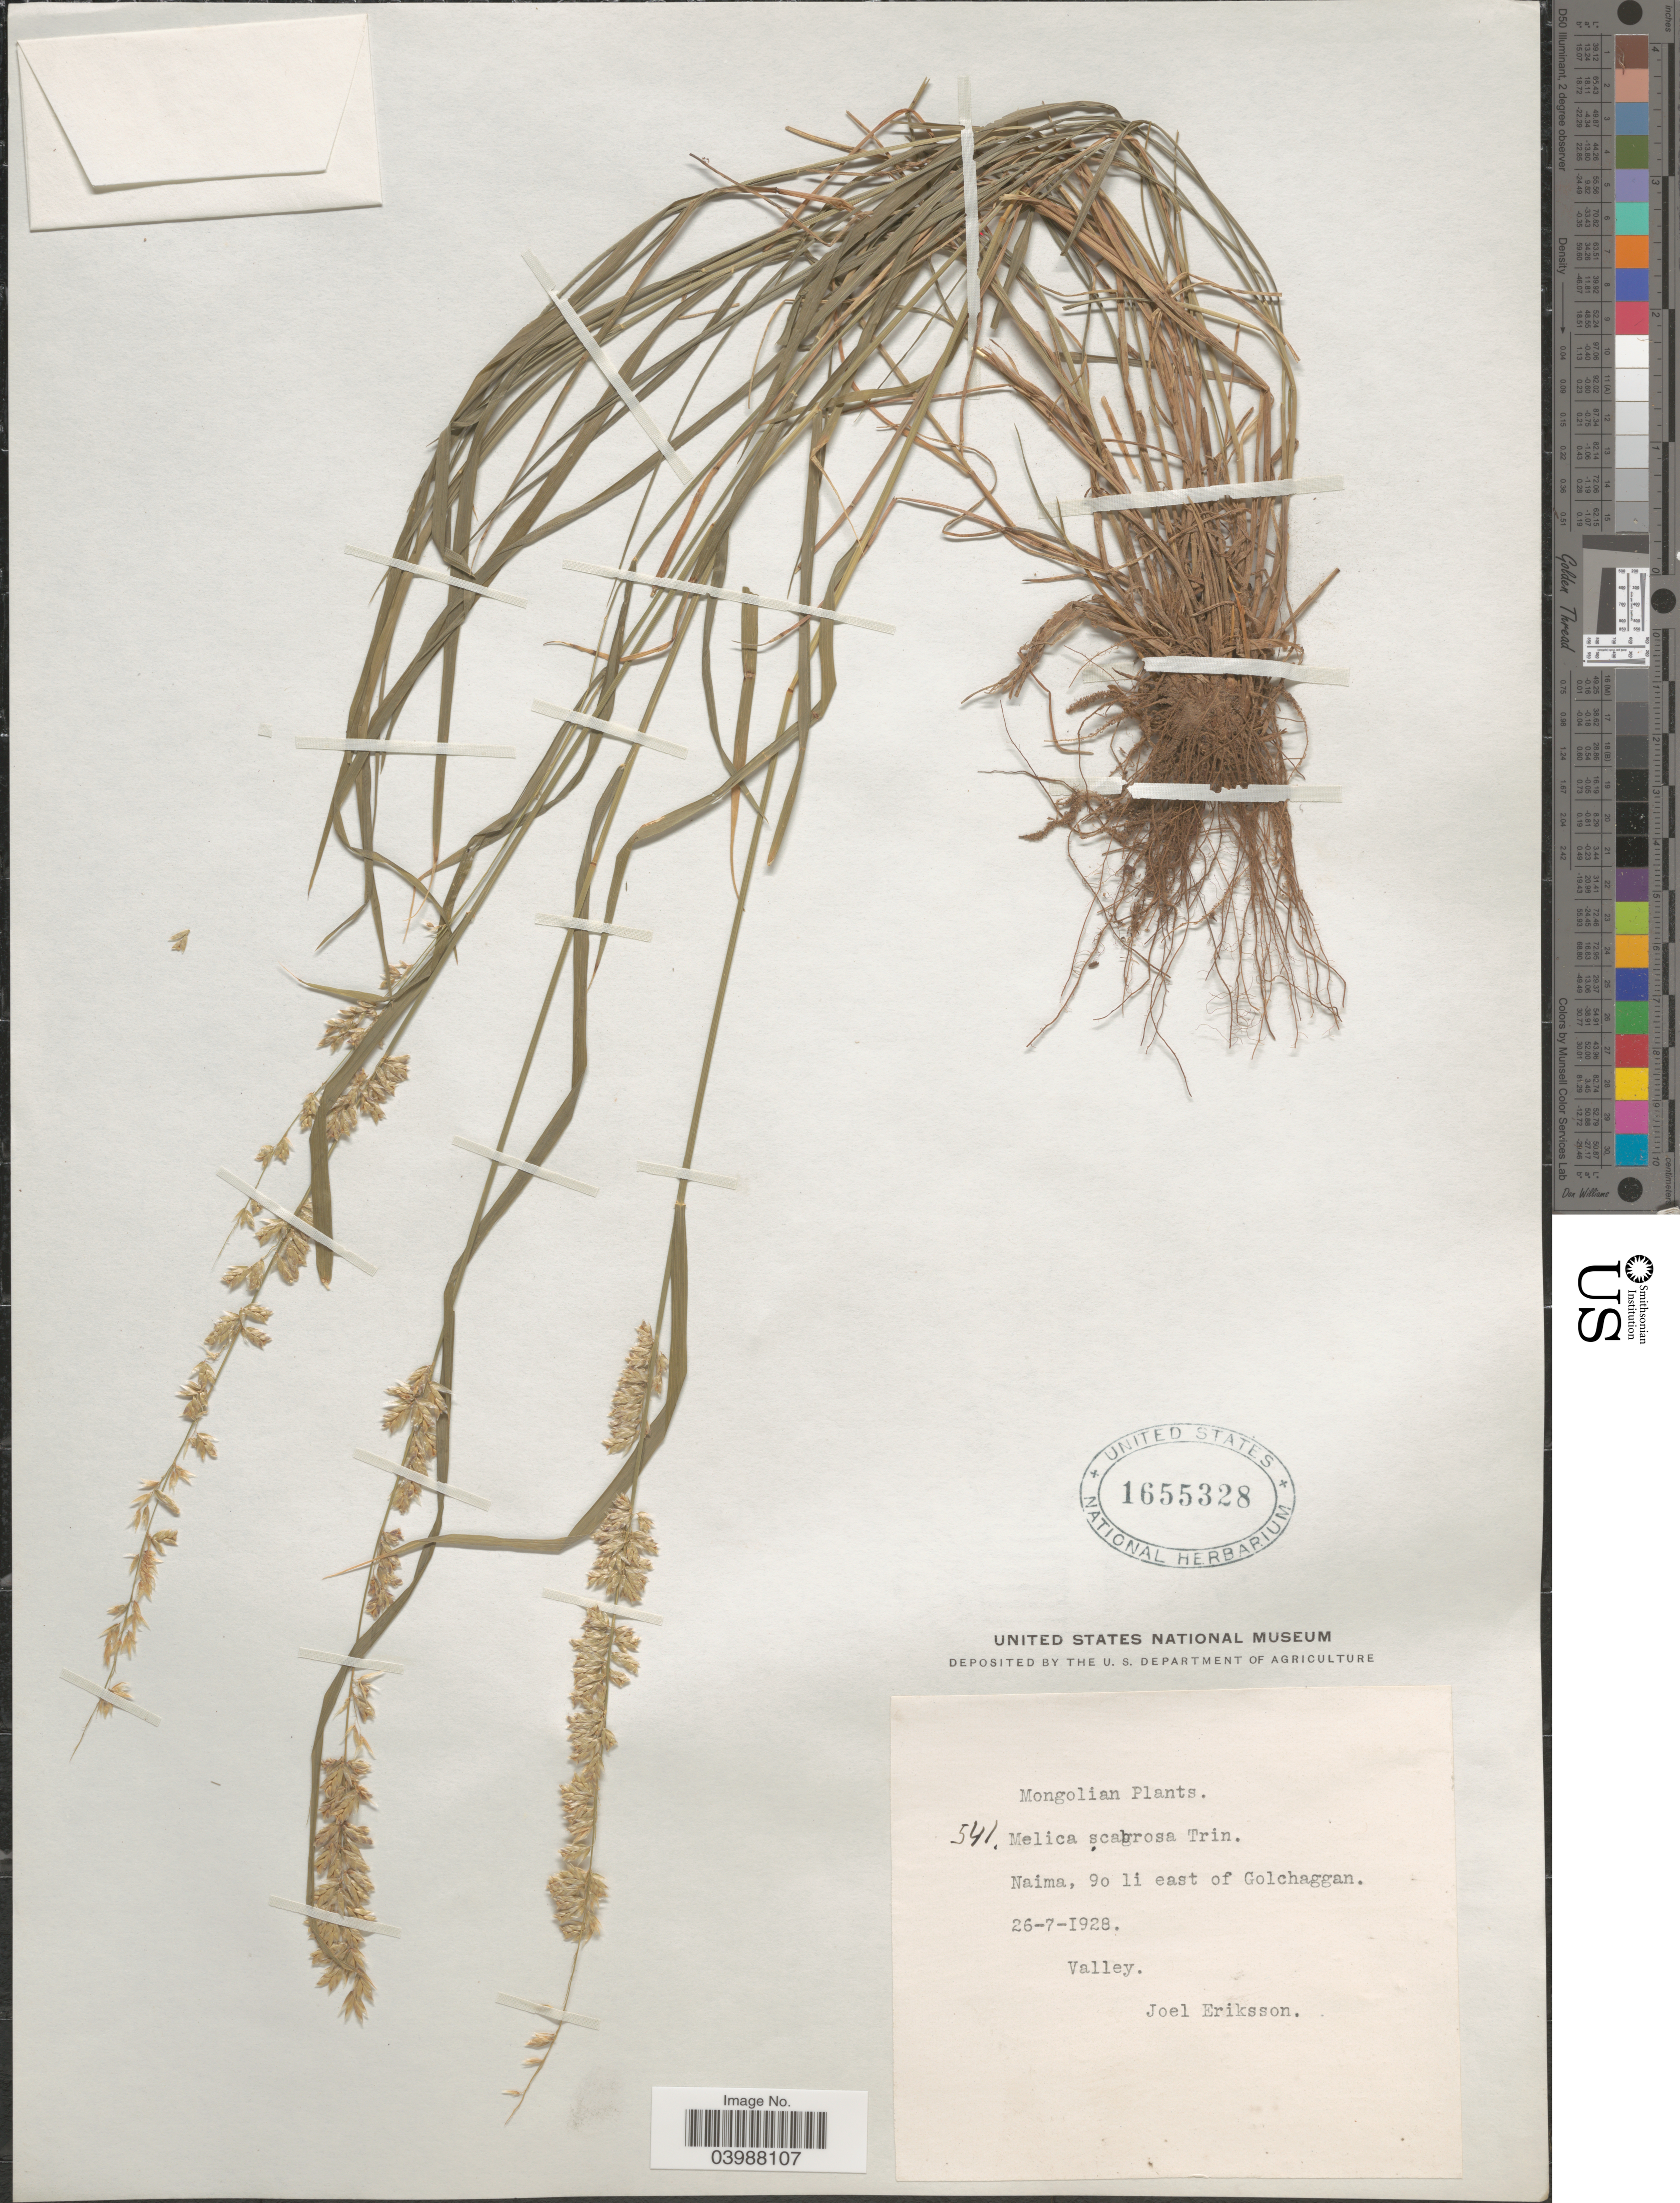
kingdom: Plantae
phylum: Tracheophyta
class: Liliopsida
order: Poales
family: Poaceae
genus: Melica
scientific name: Melica scabrosa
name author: Trin.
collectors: J. Eriksson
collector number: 541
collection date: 1928-07-26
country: Mongolia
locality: Mongolian. Naima, 90 li east of Golchaggan. Valley.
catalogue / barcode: US 1655328